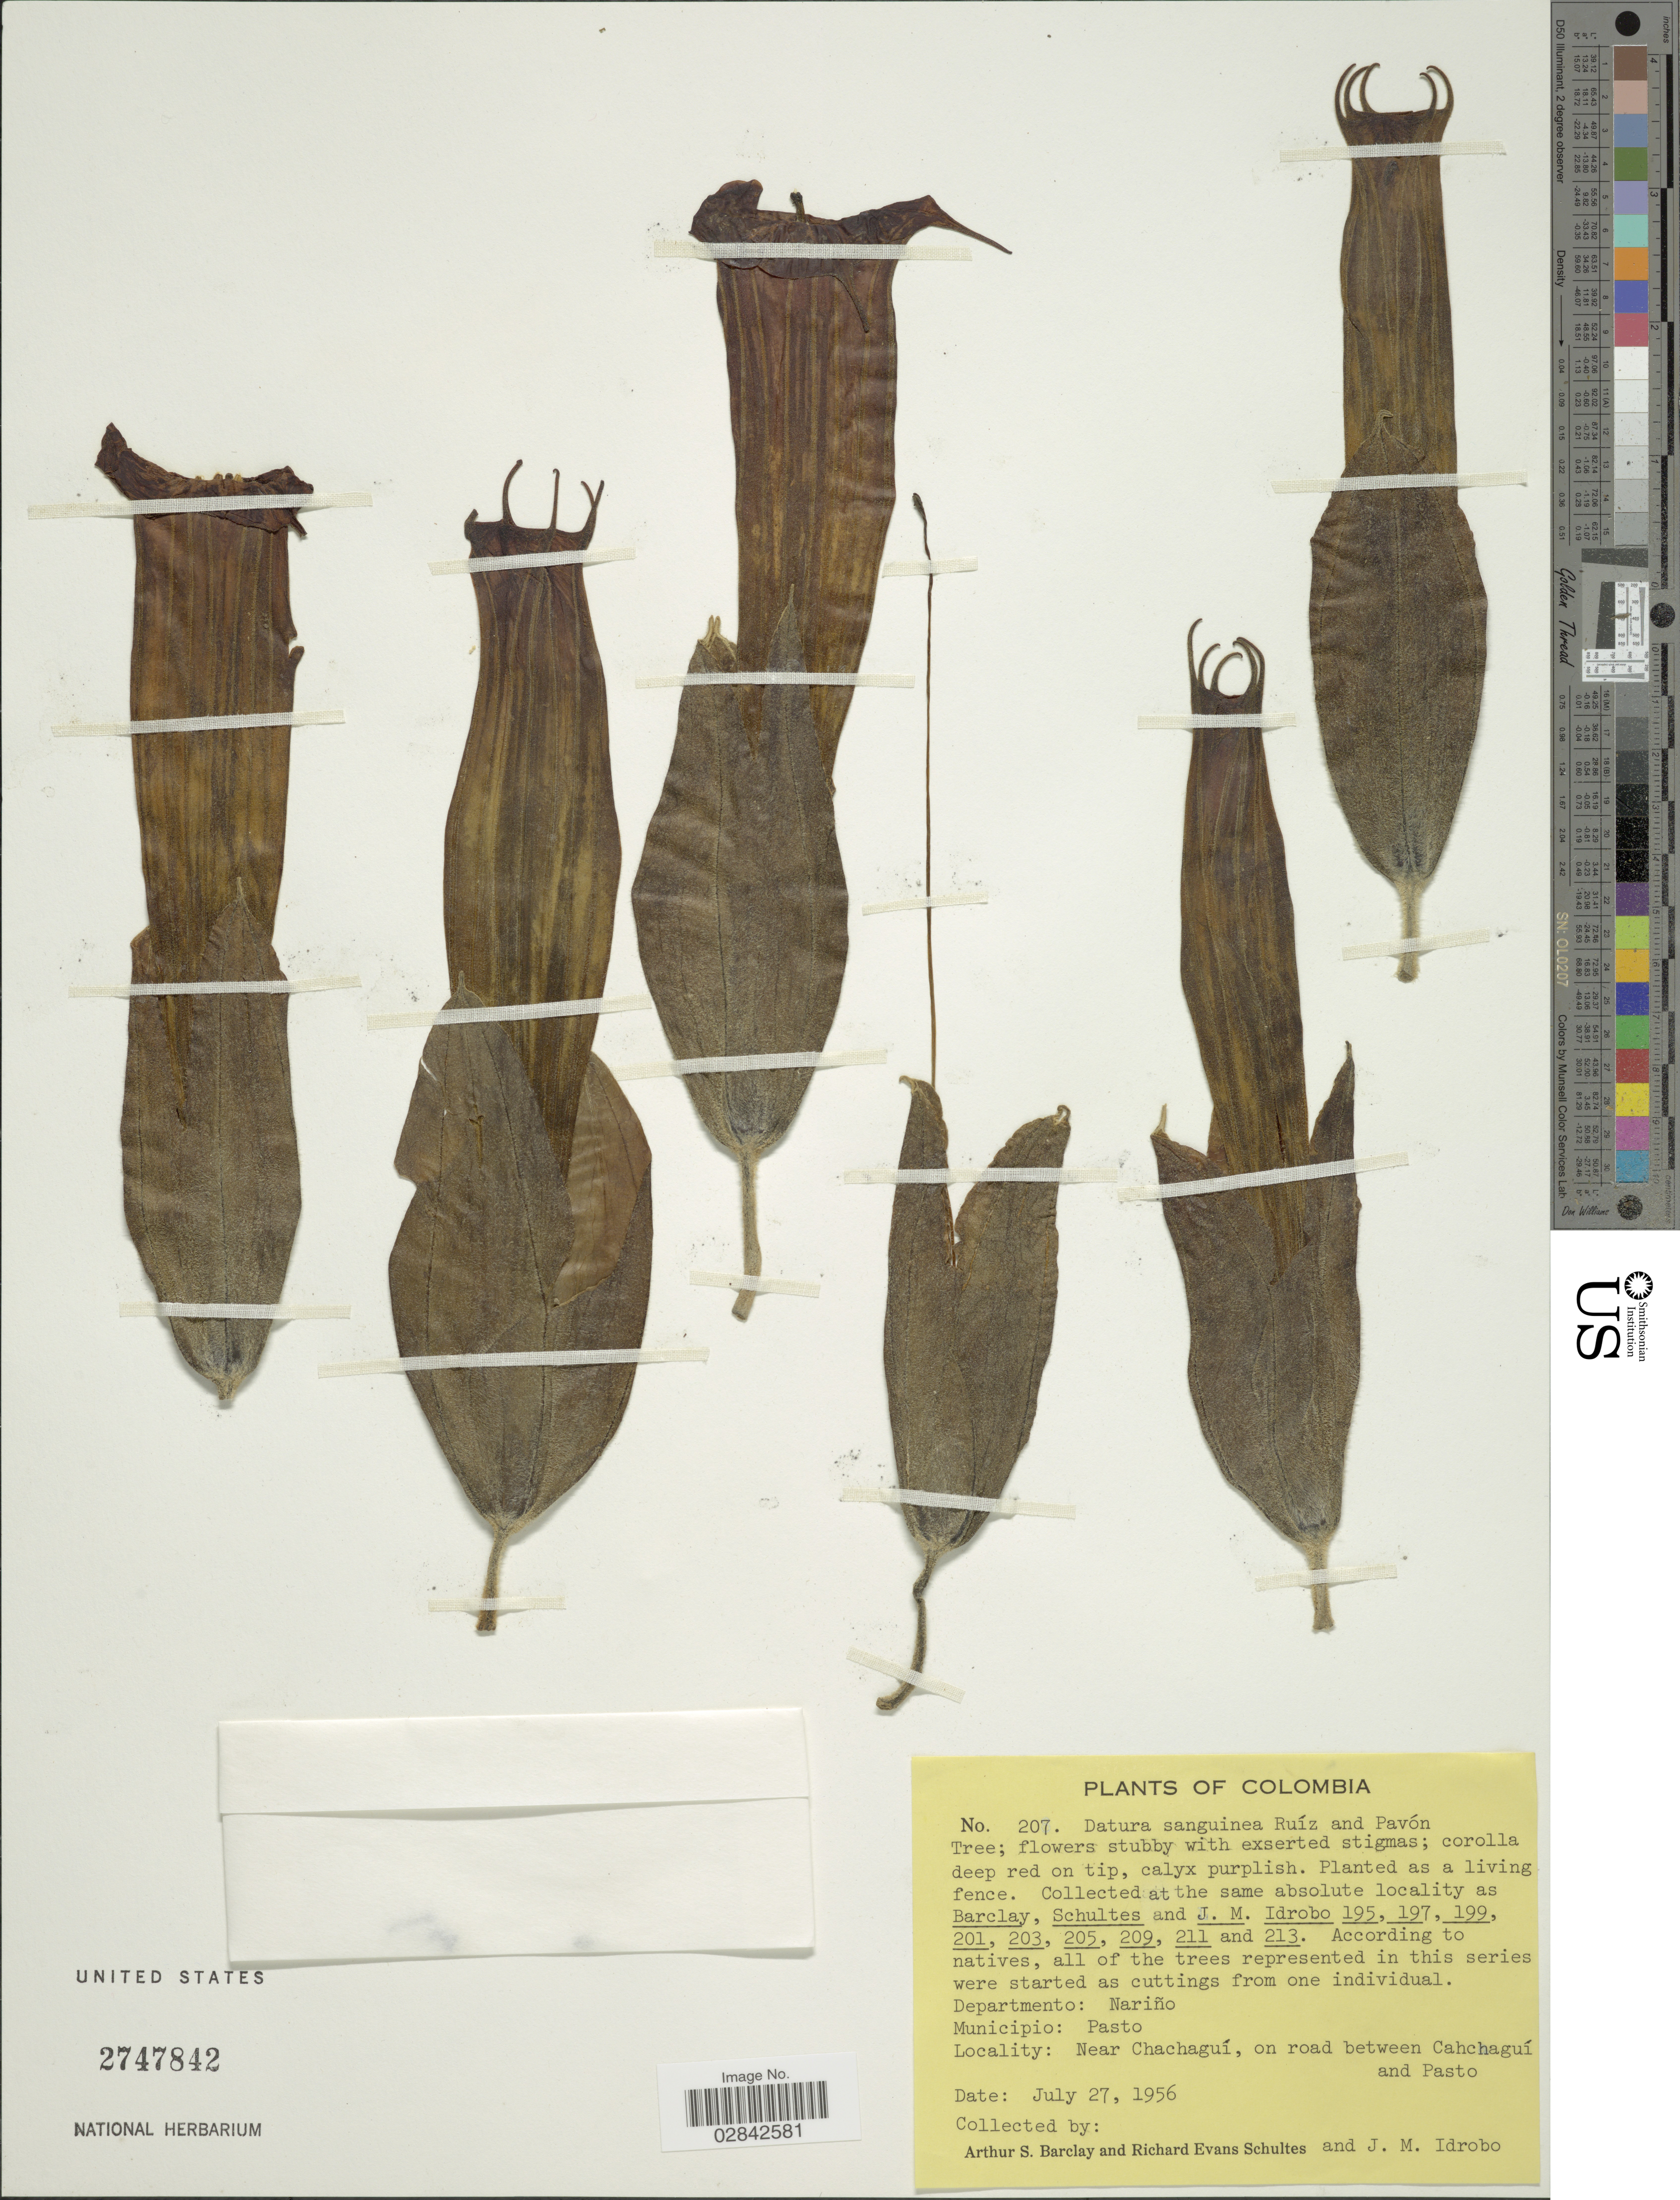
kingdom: Plantae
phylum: Tracheophyta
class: Magnoliopsida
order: Solanales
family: Solanaceae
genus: Brugmansia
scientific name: Brugmansia sanguinea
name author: (Ruiz & Pav.) D. Don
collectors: A. S. Barclay, R. E. Schultes & J. M. Idrobo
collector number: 207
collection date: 1956-07-27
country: Colombia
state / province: Nariño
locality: Departmento: Nariño. Municipio: Pasto. Near Chachaguí, on road between Chachahuí and Pasto.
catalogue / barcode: US 2747842